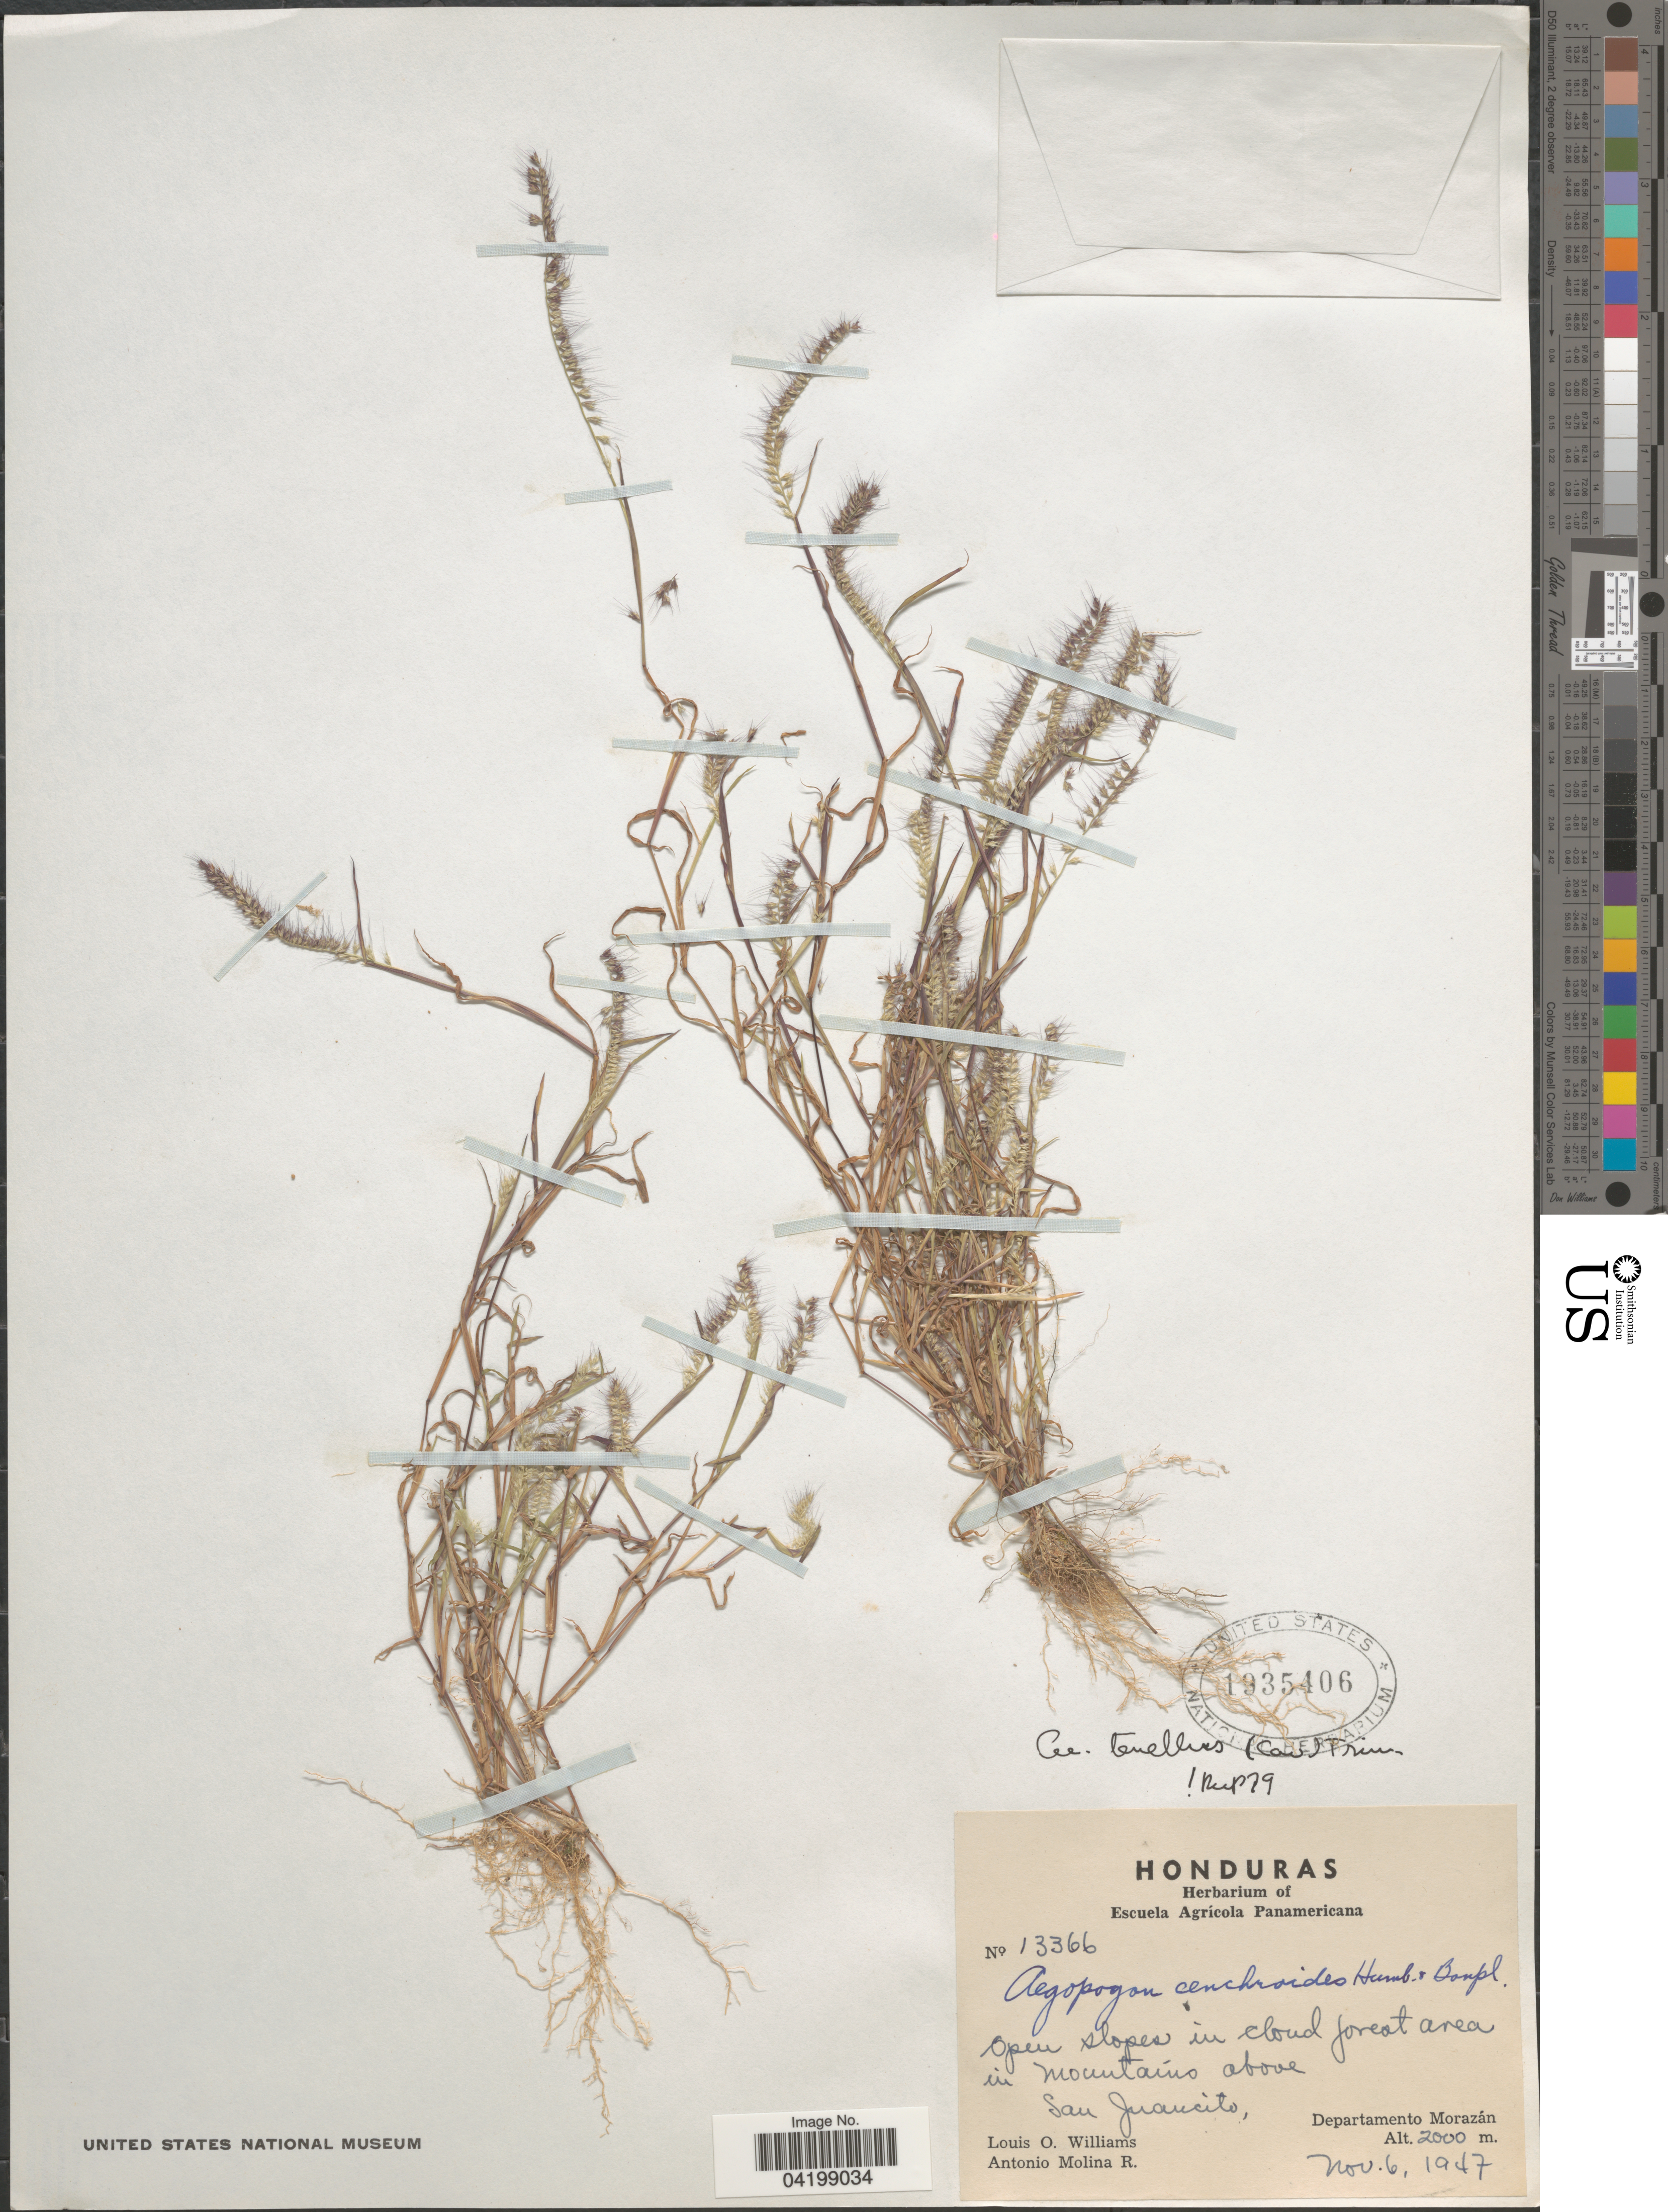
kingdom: Plantae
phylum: Tracheophyta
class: Liliopsida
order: Poales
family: Poaceae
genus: Muhlenbergia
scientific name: Muhlenbergia uniseta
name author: (Lag.) Columbus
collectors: L. O. Williams & A. Molina R.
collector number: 13366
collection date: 1947-11-06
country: Honduras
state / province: Fco. Morazán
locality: Open slopes in cloud forest area in mountains above San Juancito, Departamento Morazán.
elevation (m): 2000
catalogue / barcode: US 1935406